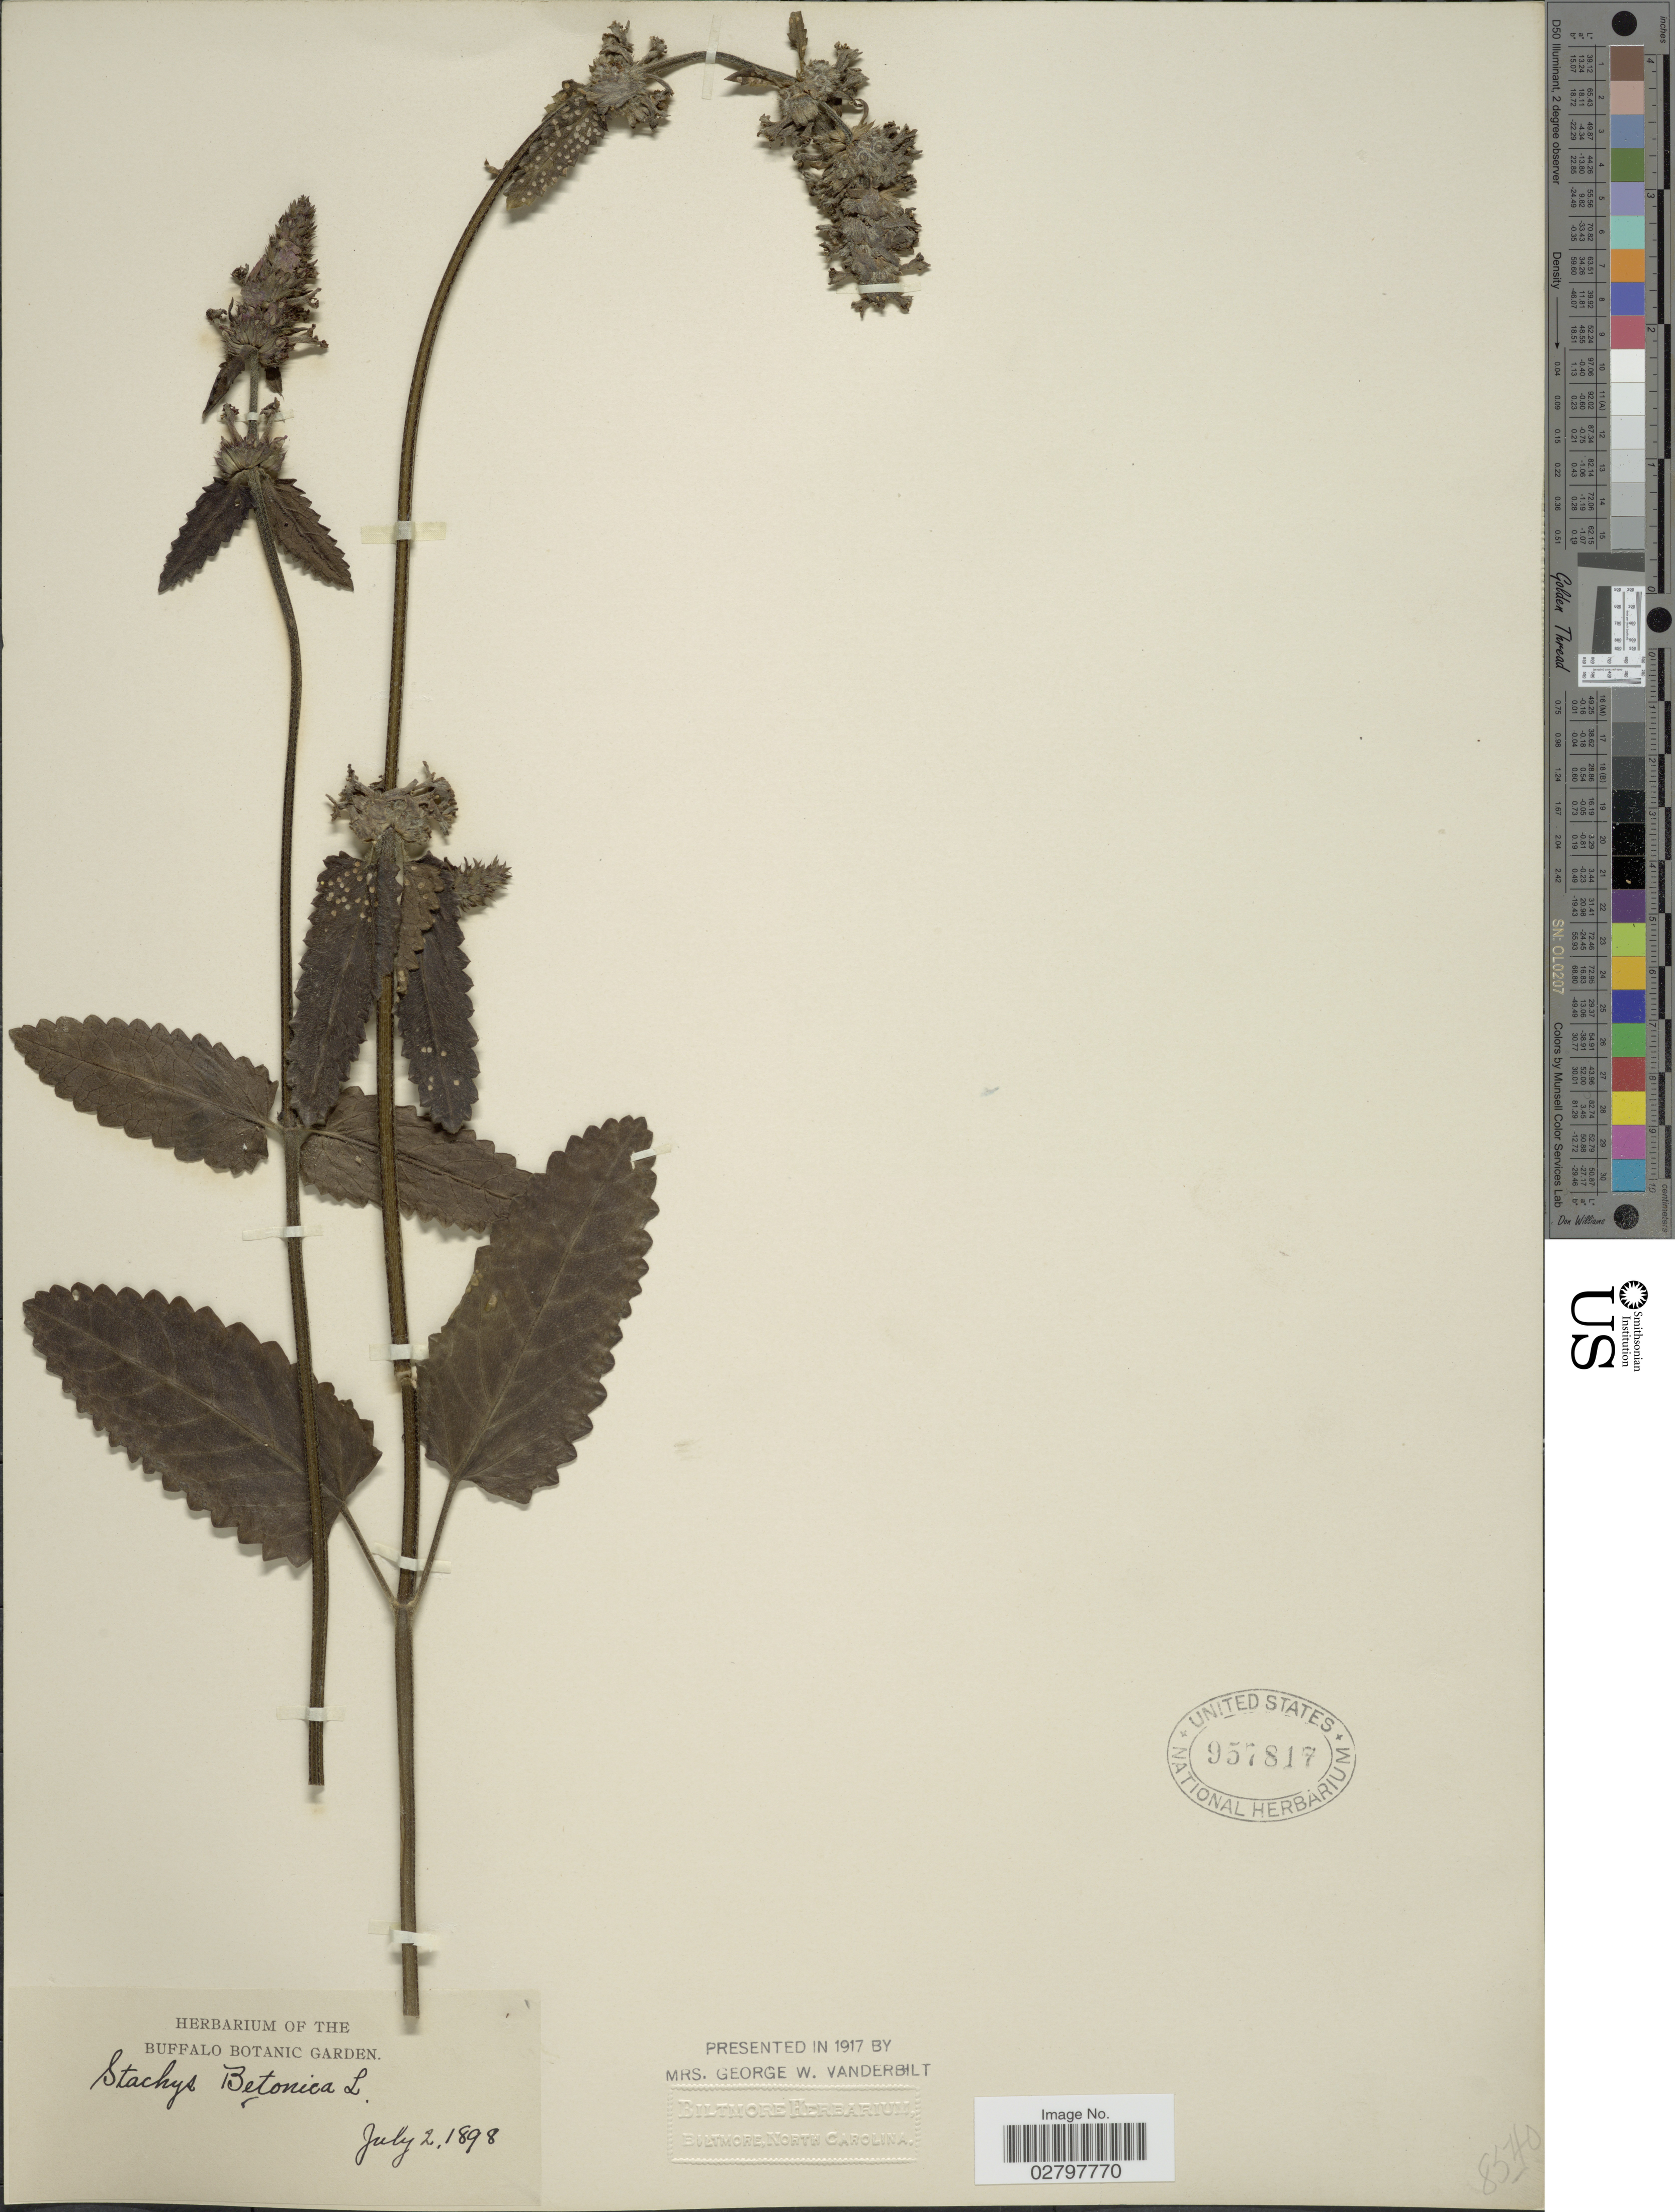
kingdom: Plantae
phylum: Tracheophyta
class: Magnoliopsida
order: Lamiales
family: Lamiaceae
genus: Stachys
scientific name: Stachys betonica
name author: Scop.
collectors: ex herb. Buffalo Botanic Garden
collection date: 1898-07-02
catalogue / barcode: US 957817